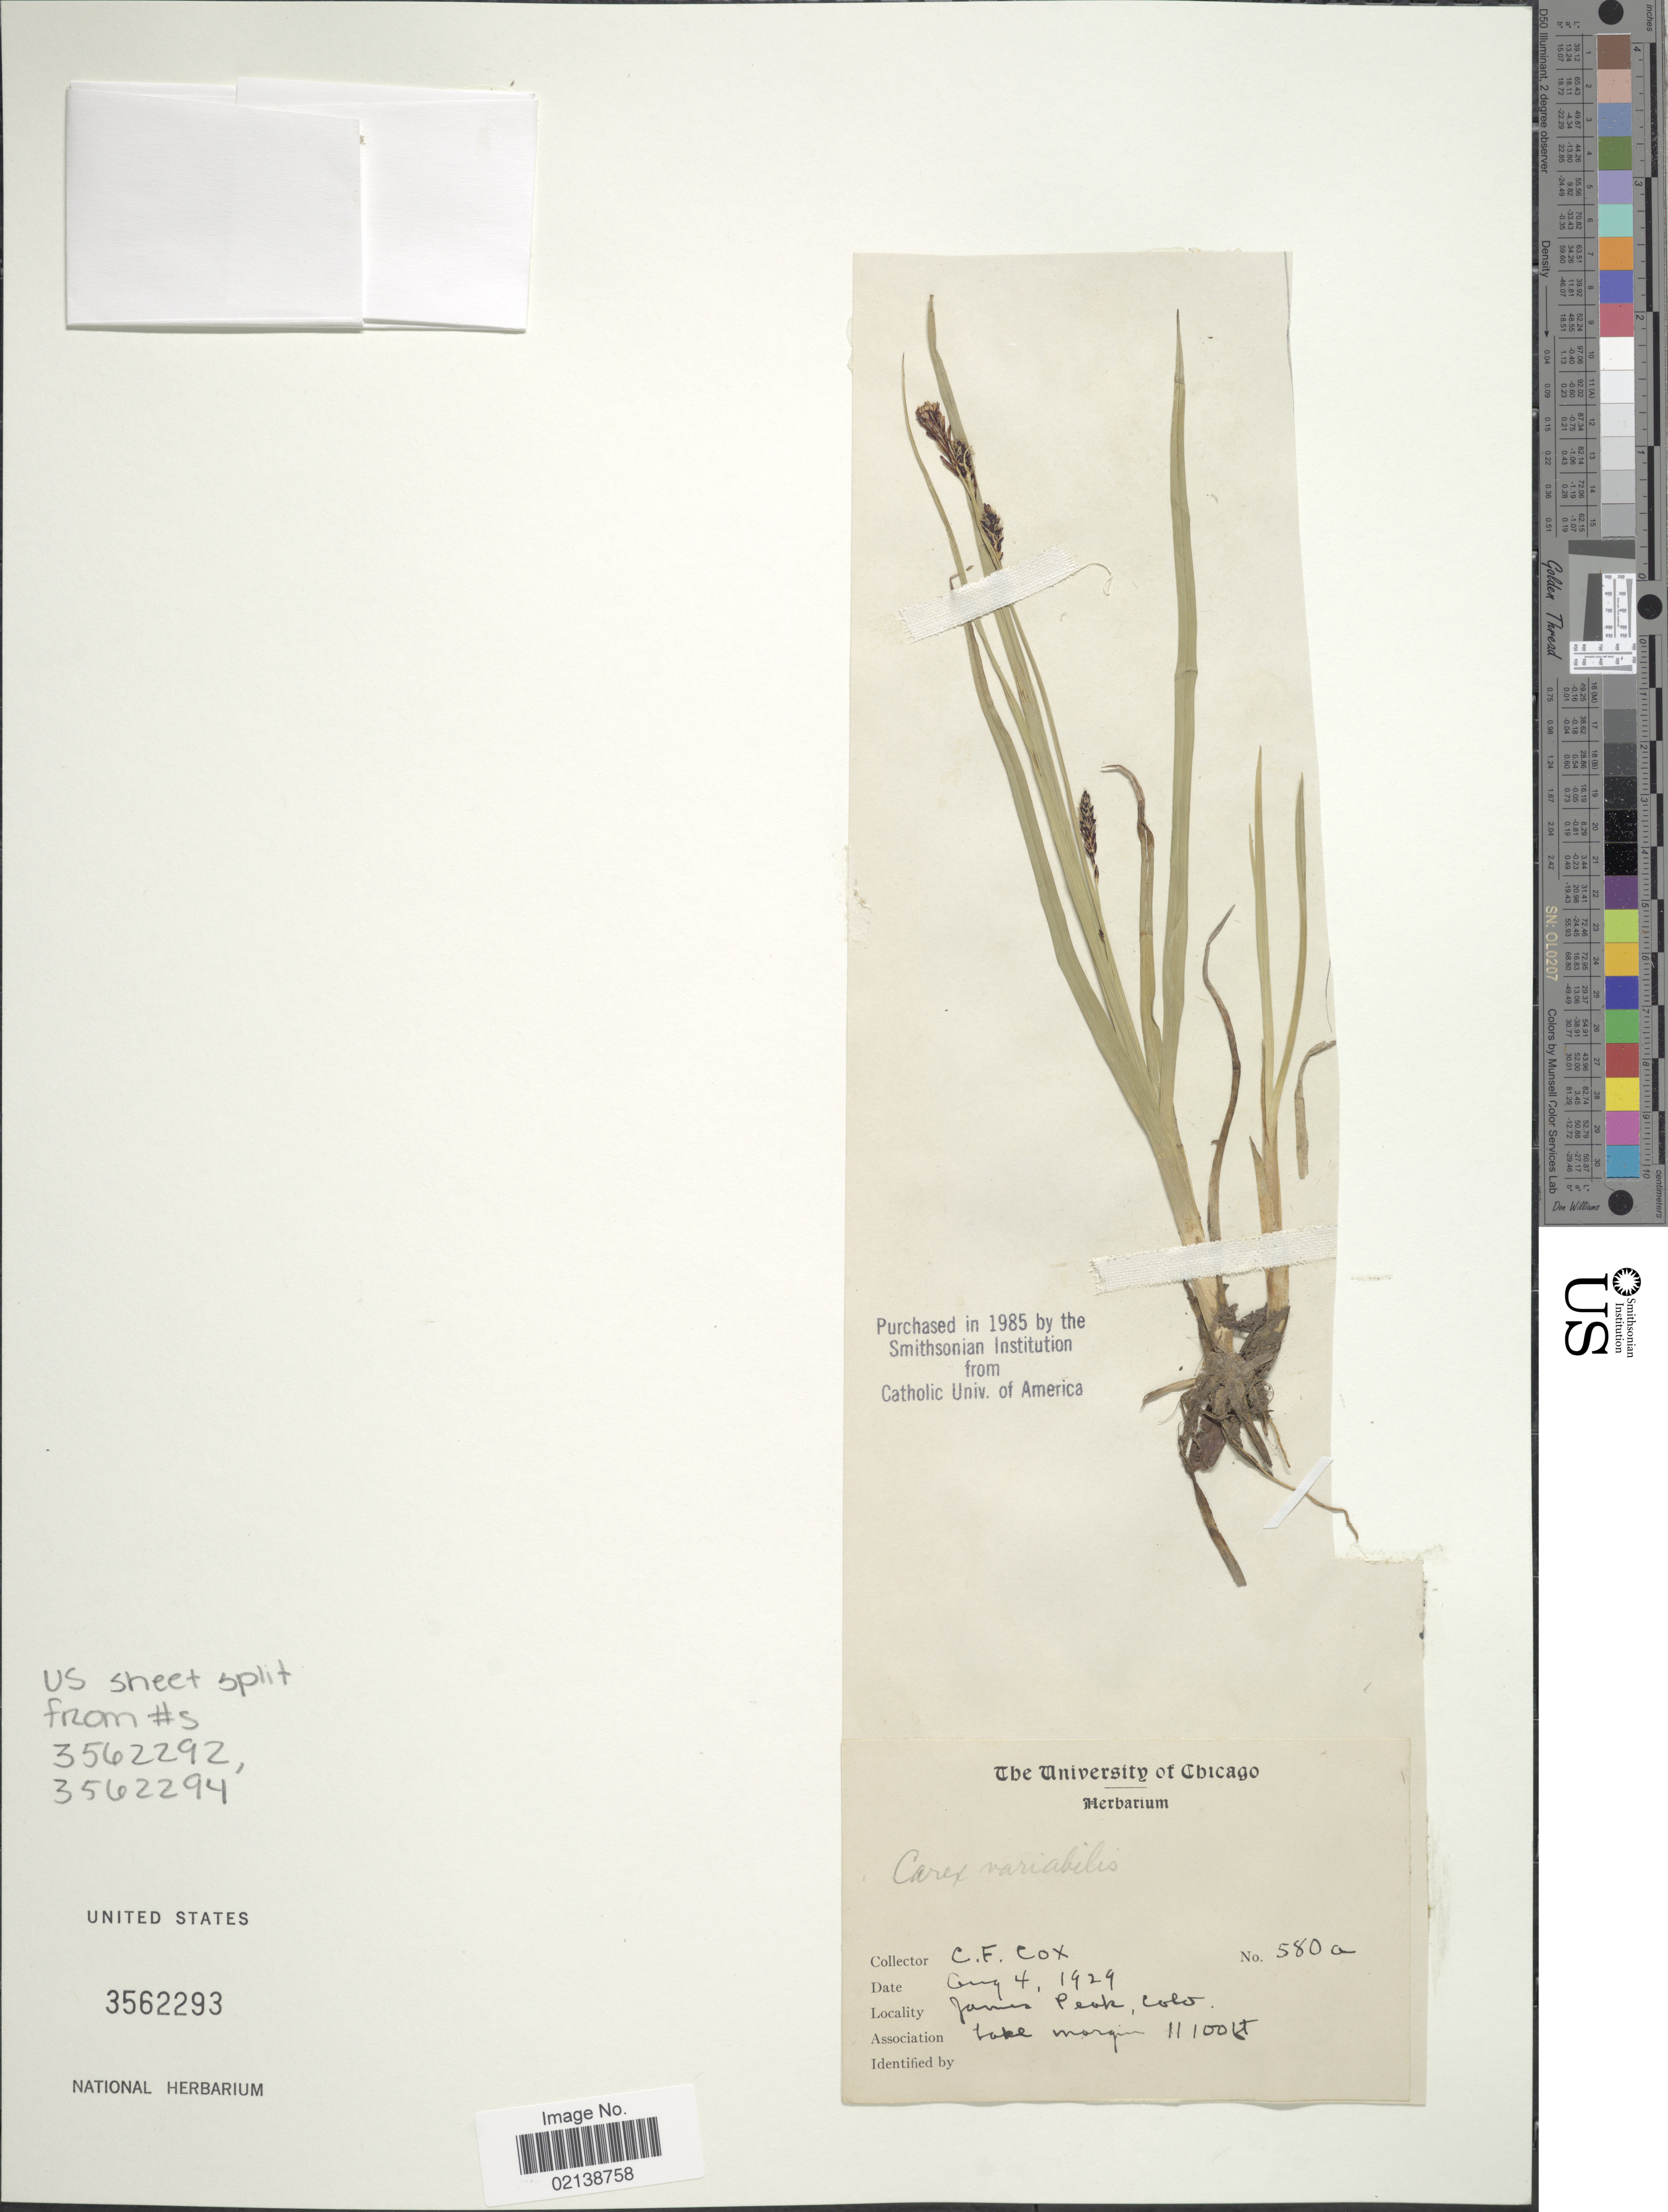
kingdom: Plantae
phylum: Tracheophyta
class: Liliopsida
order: Poales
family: Cyperaceae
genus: Carex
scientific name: Carex aquatilis var. aquatilis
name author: Wahlenb.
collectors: C. Cox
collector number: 580a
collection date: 1929-08-04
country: United States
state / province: Colorado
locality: James Peak, Colo.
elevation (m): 3383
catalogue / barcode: US 3562293